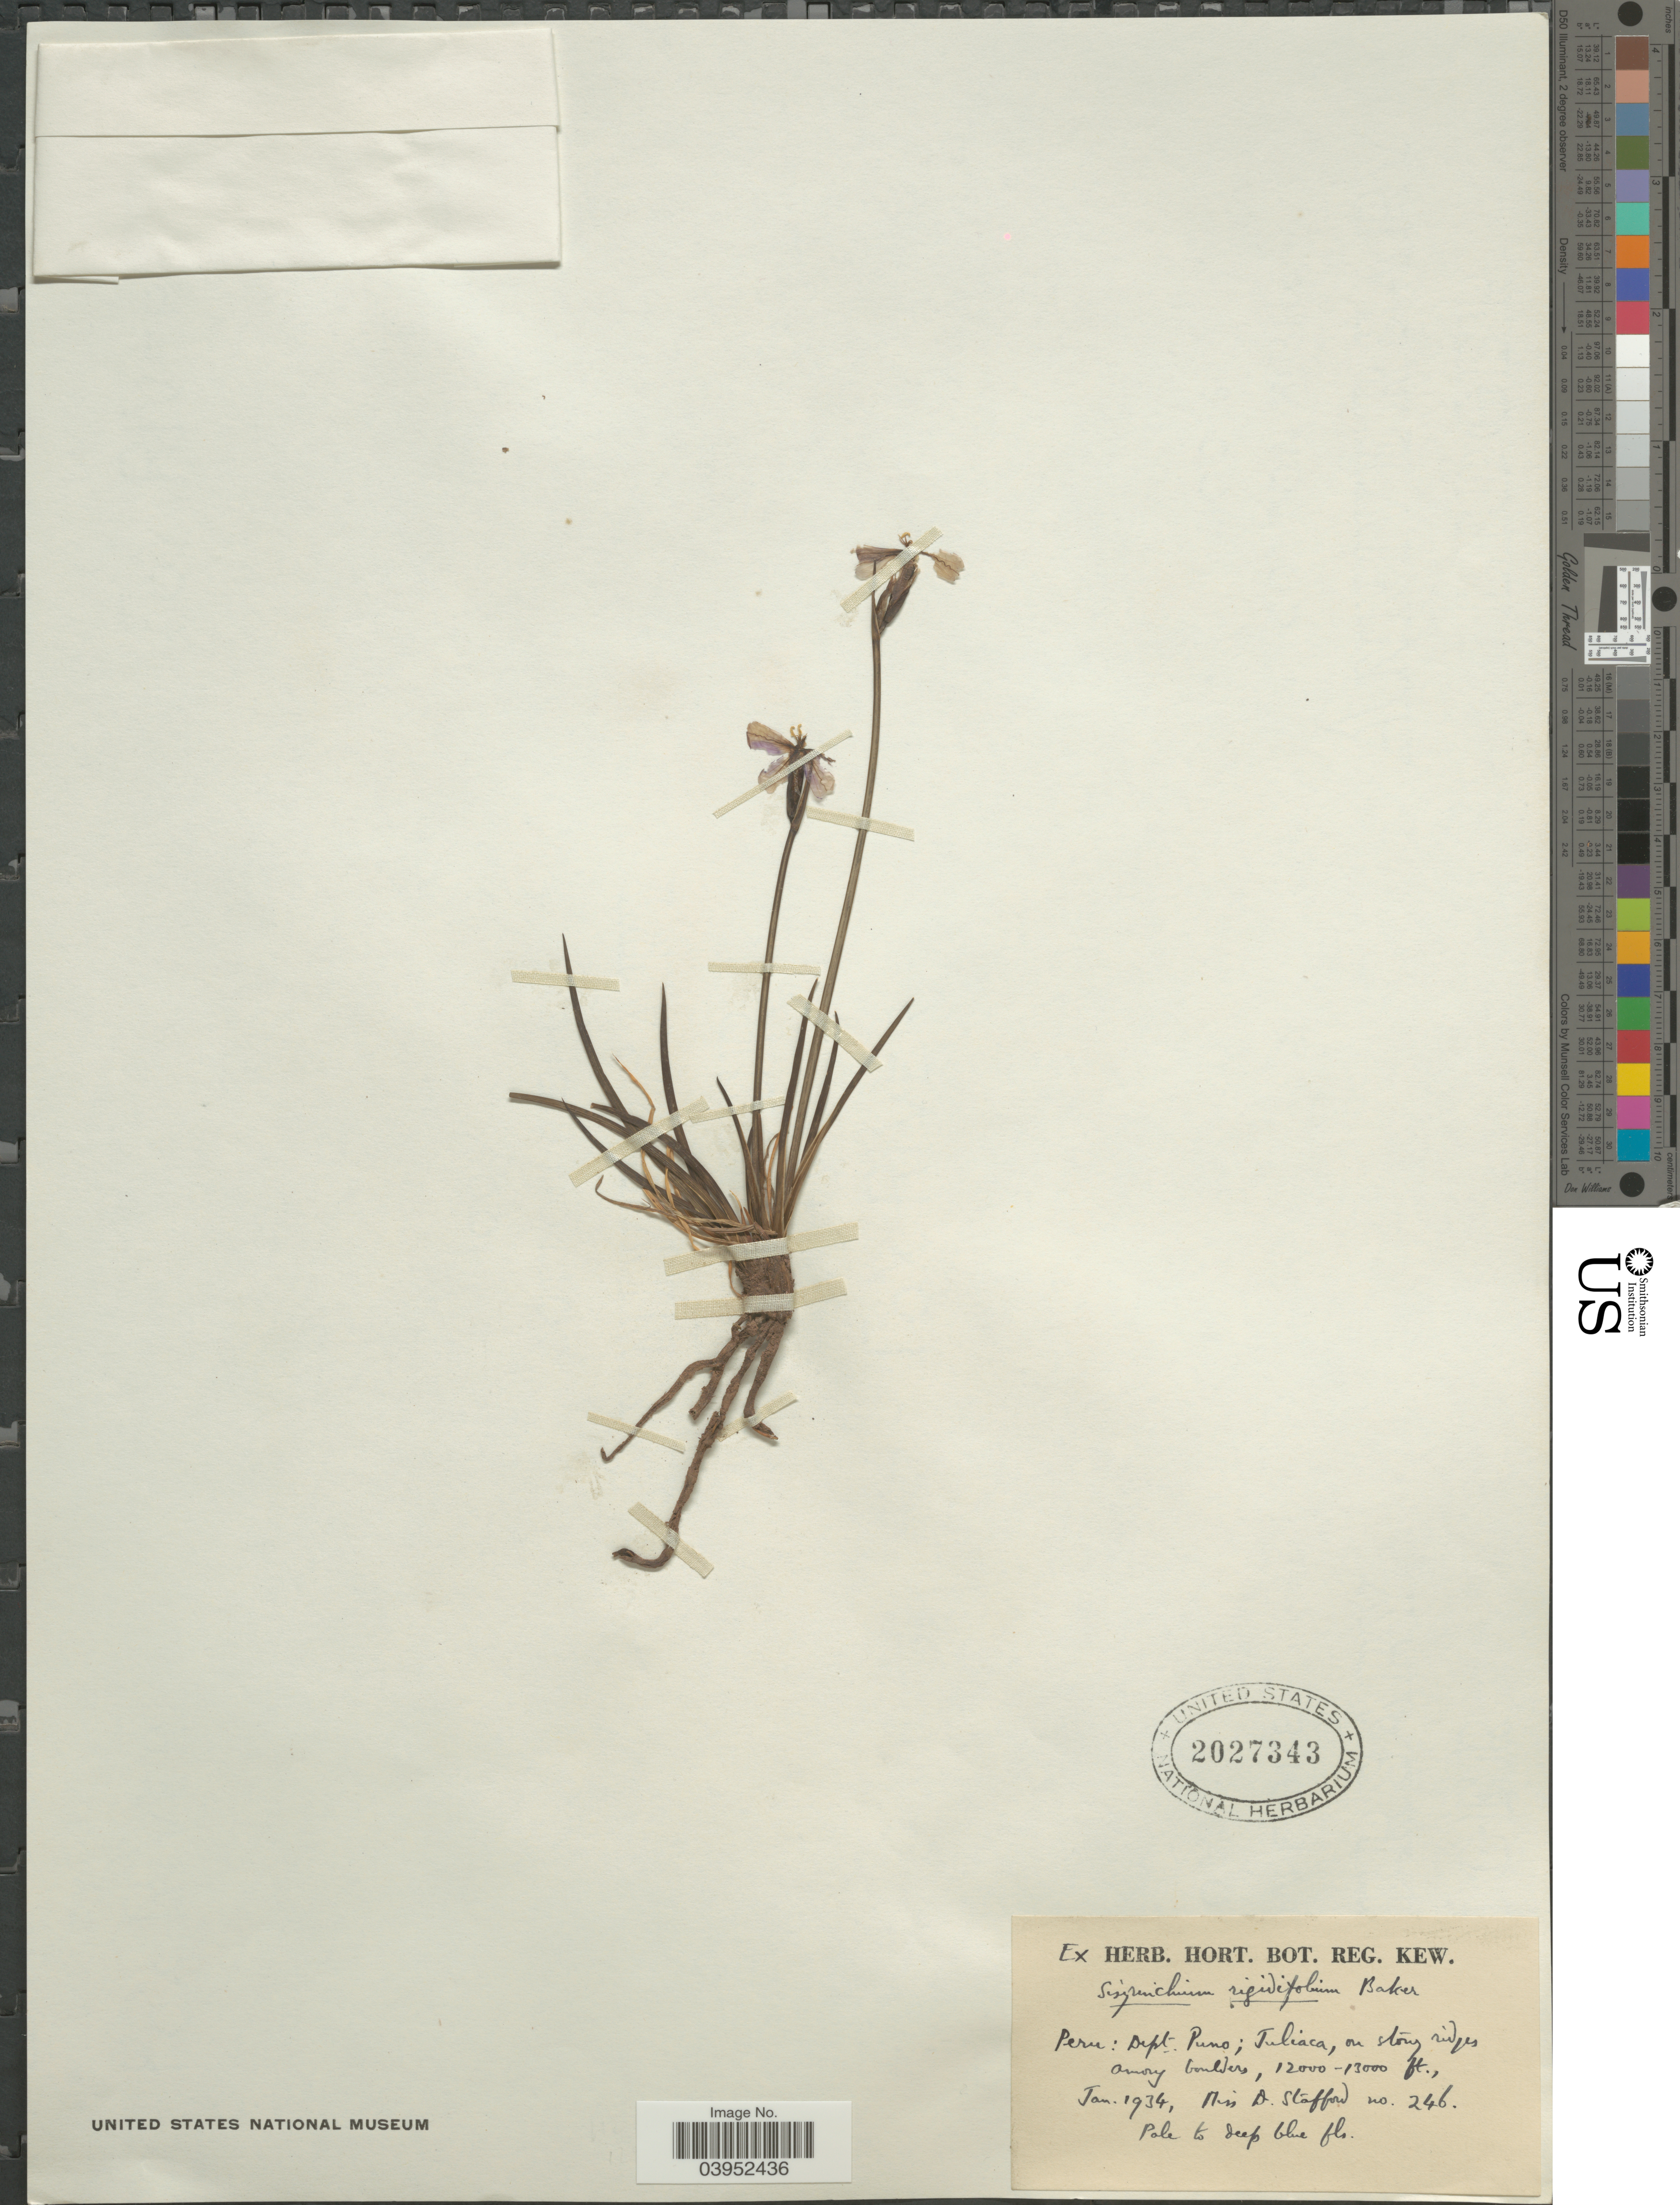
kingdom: Plantae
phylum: Tracheophyta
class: Liliopsida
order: Asparagales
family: Iridaceae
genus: Sisyrinchium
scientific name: Sisyrinchium rigidifolium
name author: Baker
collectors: D. Stafford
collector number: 246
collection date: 1934-01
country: Peru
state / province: Puno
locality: Dept. Puno; Tuliaca on stony ridges among boulders.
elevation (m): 3658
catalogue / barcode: US 2027343